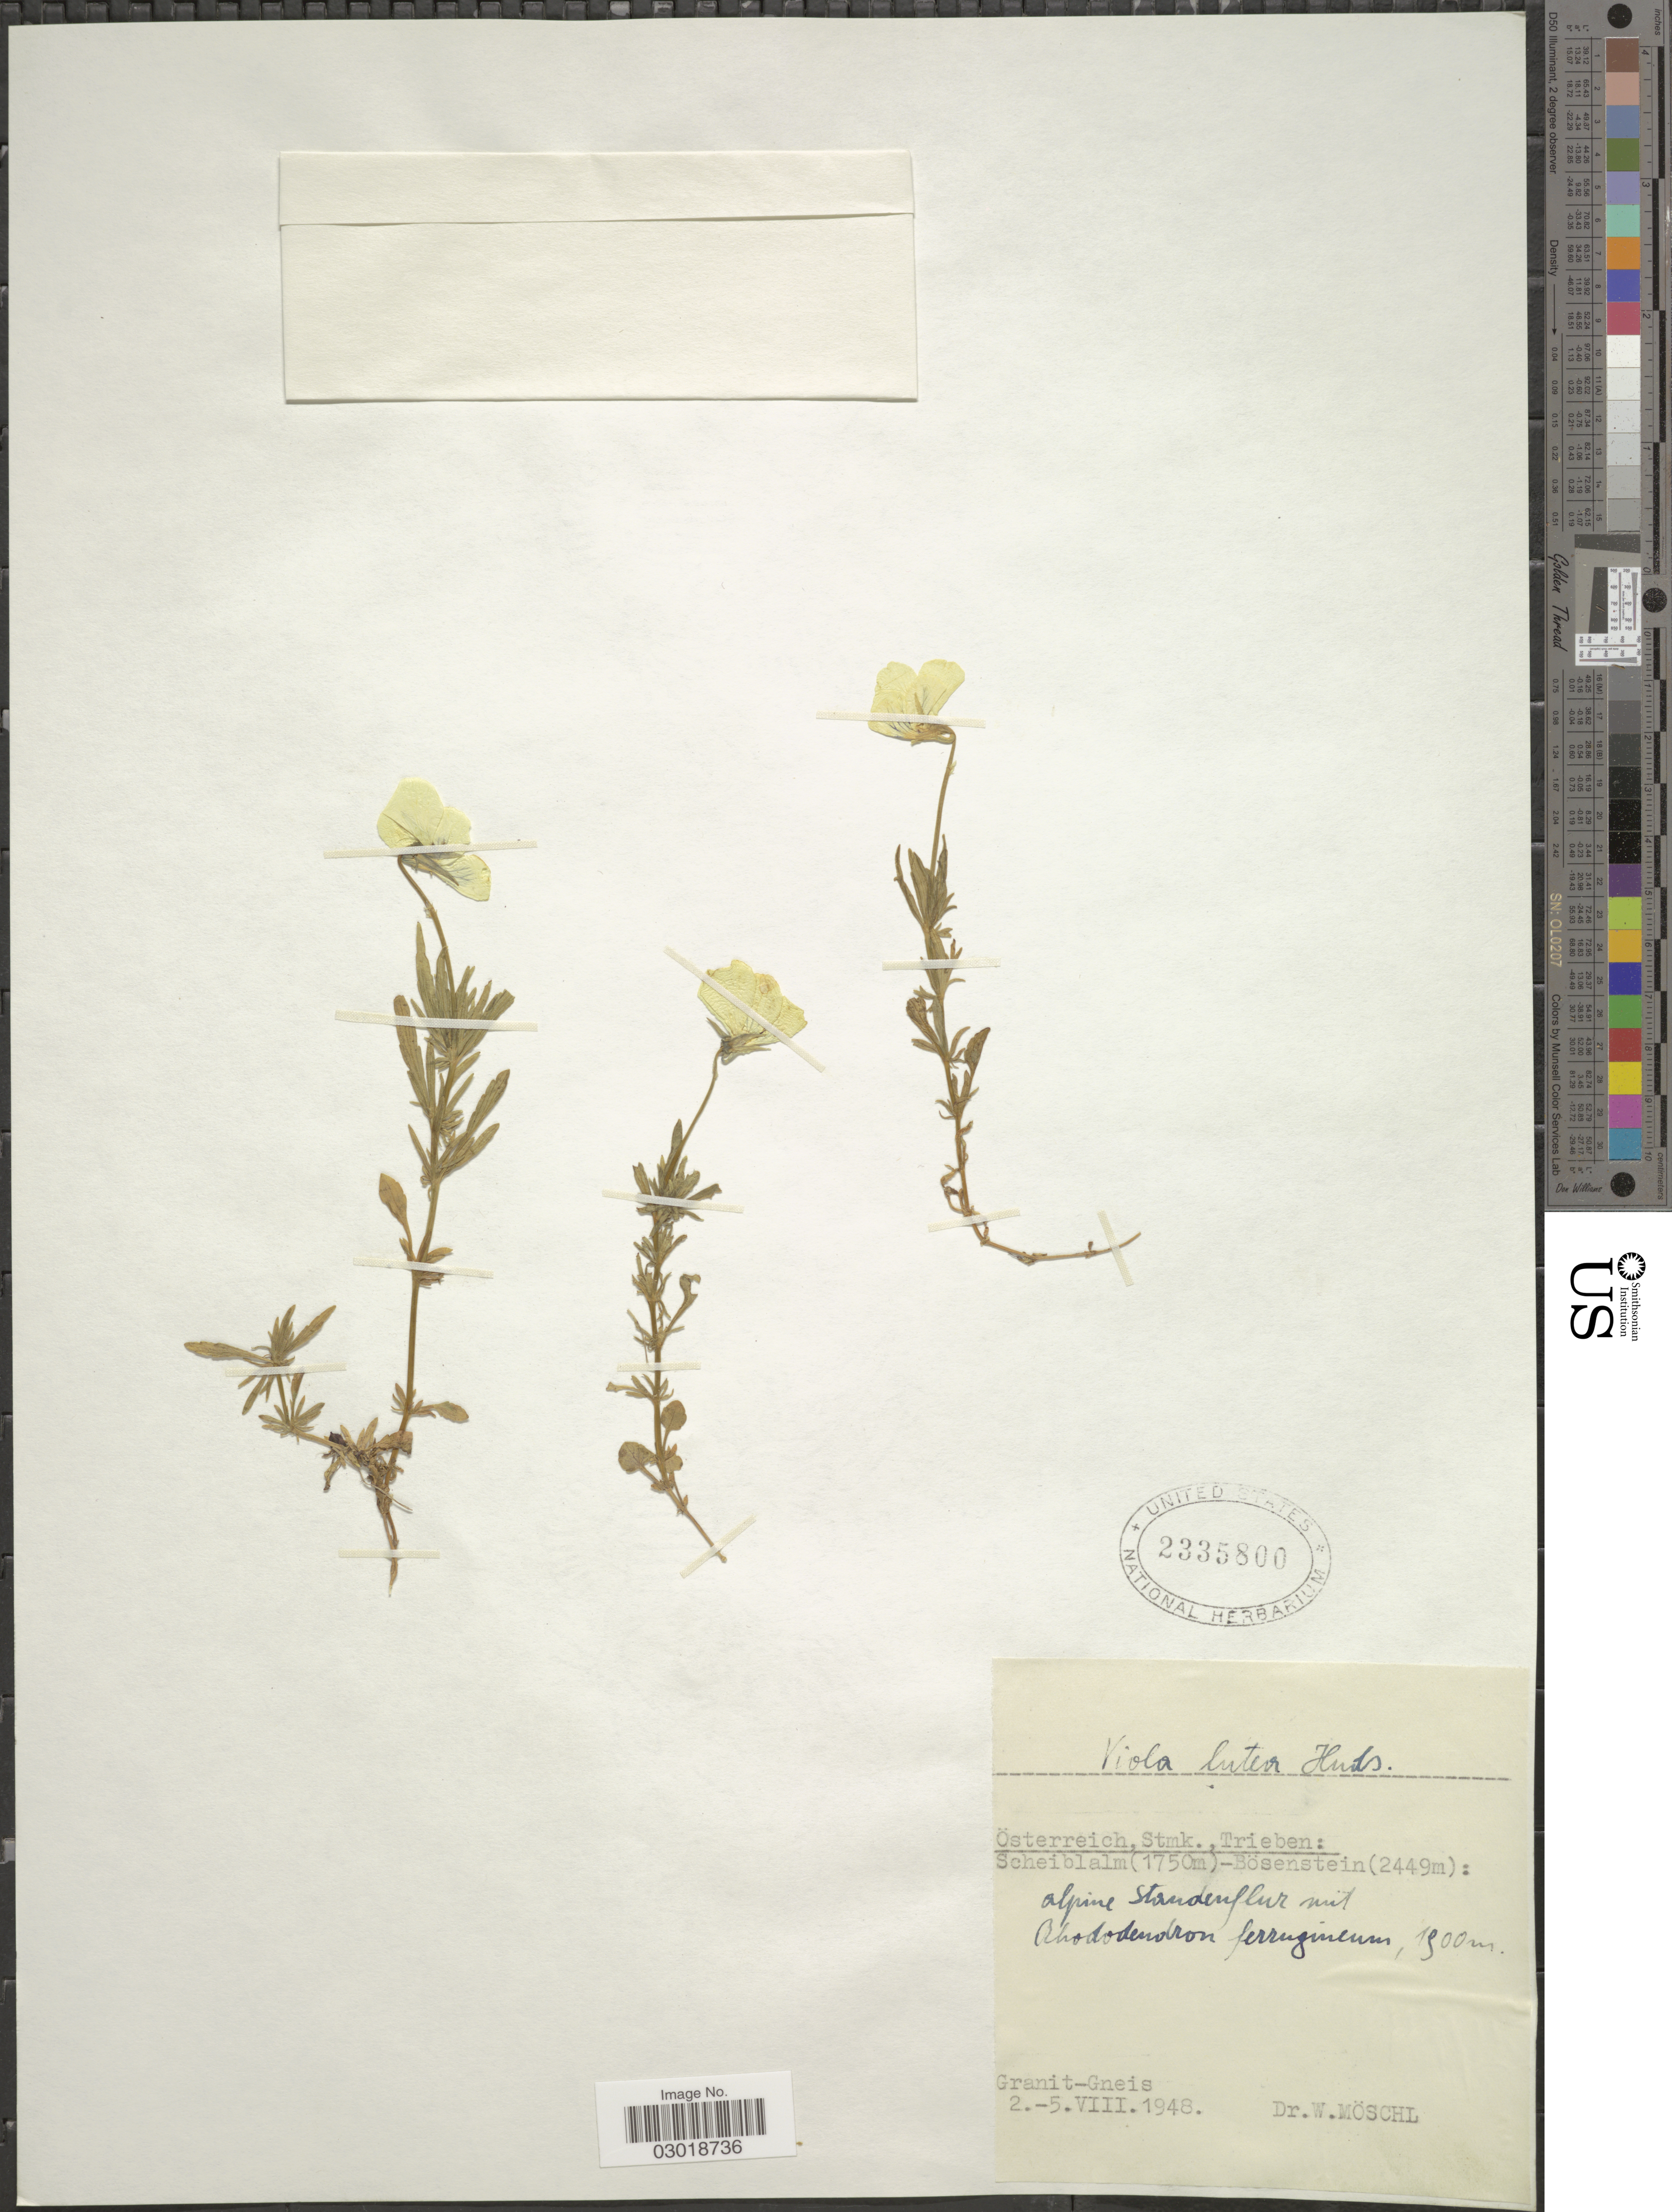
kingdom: Plantae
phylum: Tracheophyta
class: Magnoliopsida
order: Malpighiales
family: Violaceae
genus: Viola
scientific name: Viola lutea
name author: Huds.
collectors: W. Moschl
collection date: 1948-08-02/1948-08-05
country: Austria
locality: Österreich, Stmk., Trieben: Scheiblalm - Bösenstein.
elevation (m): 1750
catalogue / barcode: US 2335800